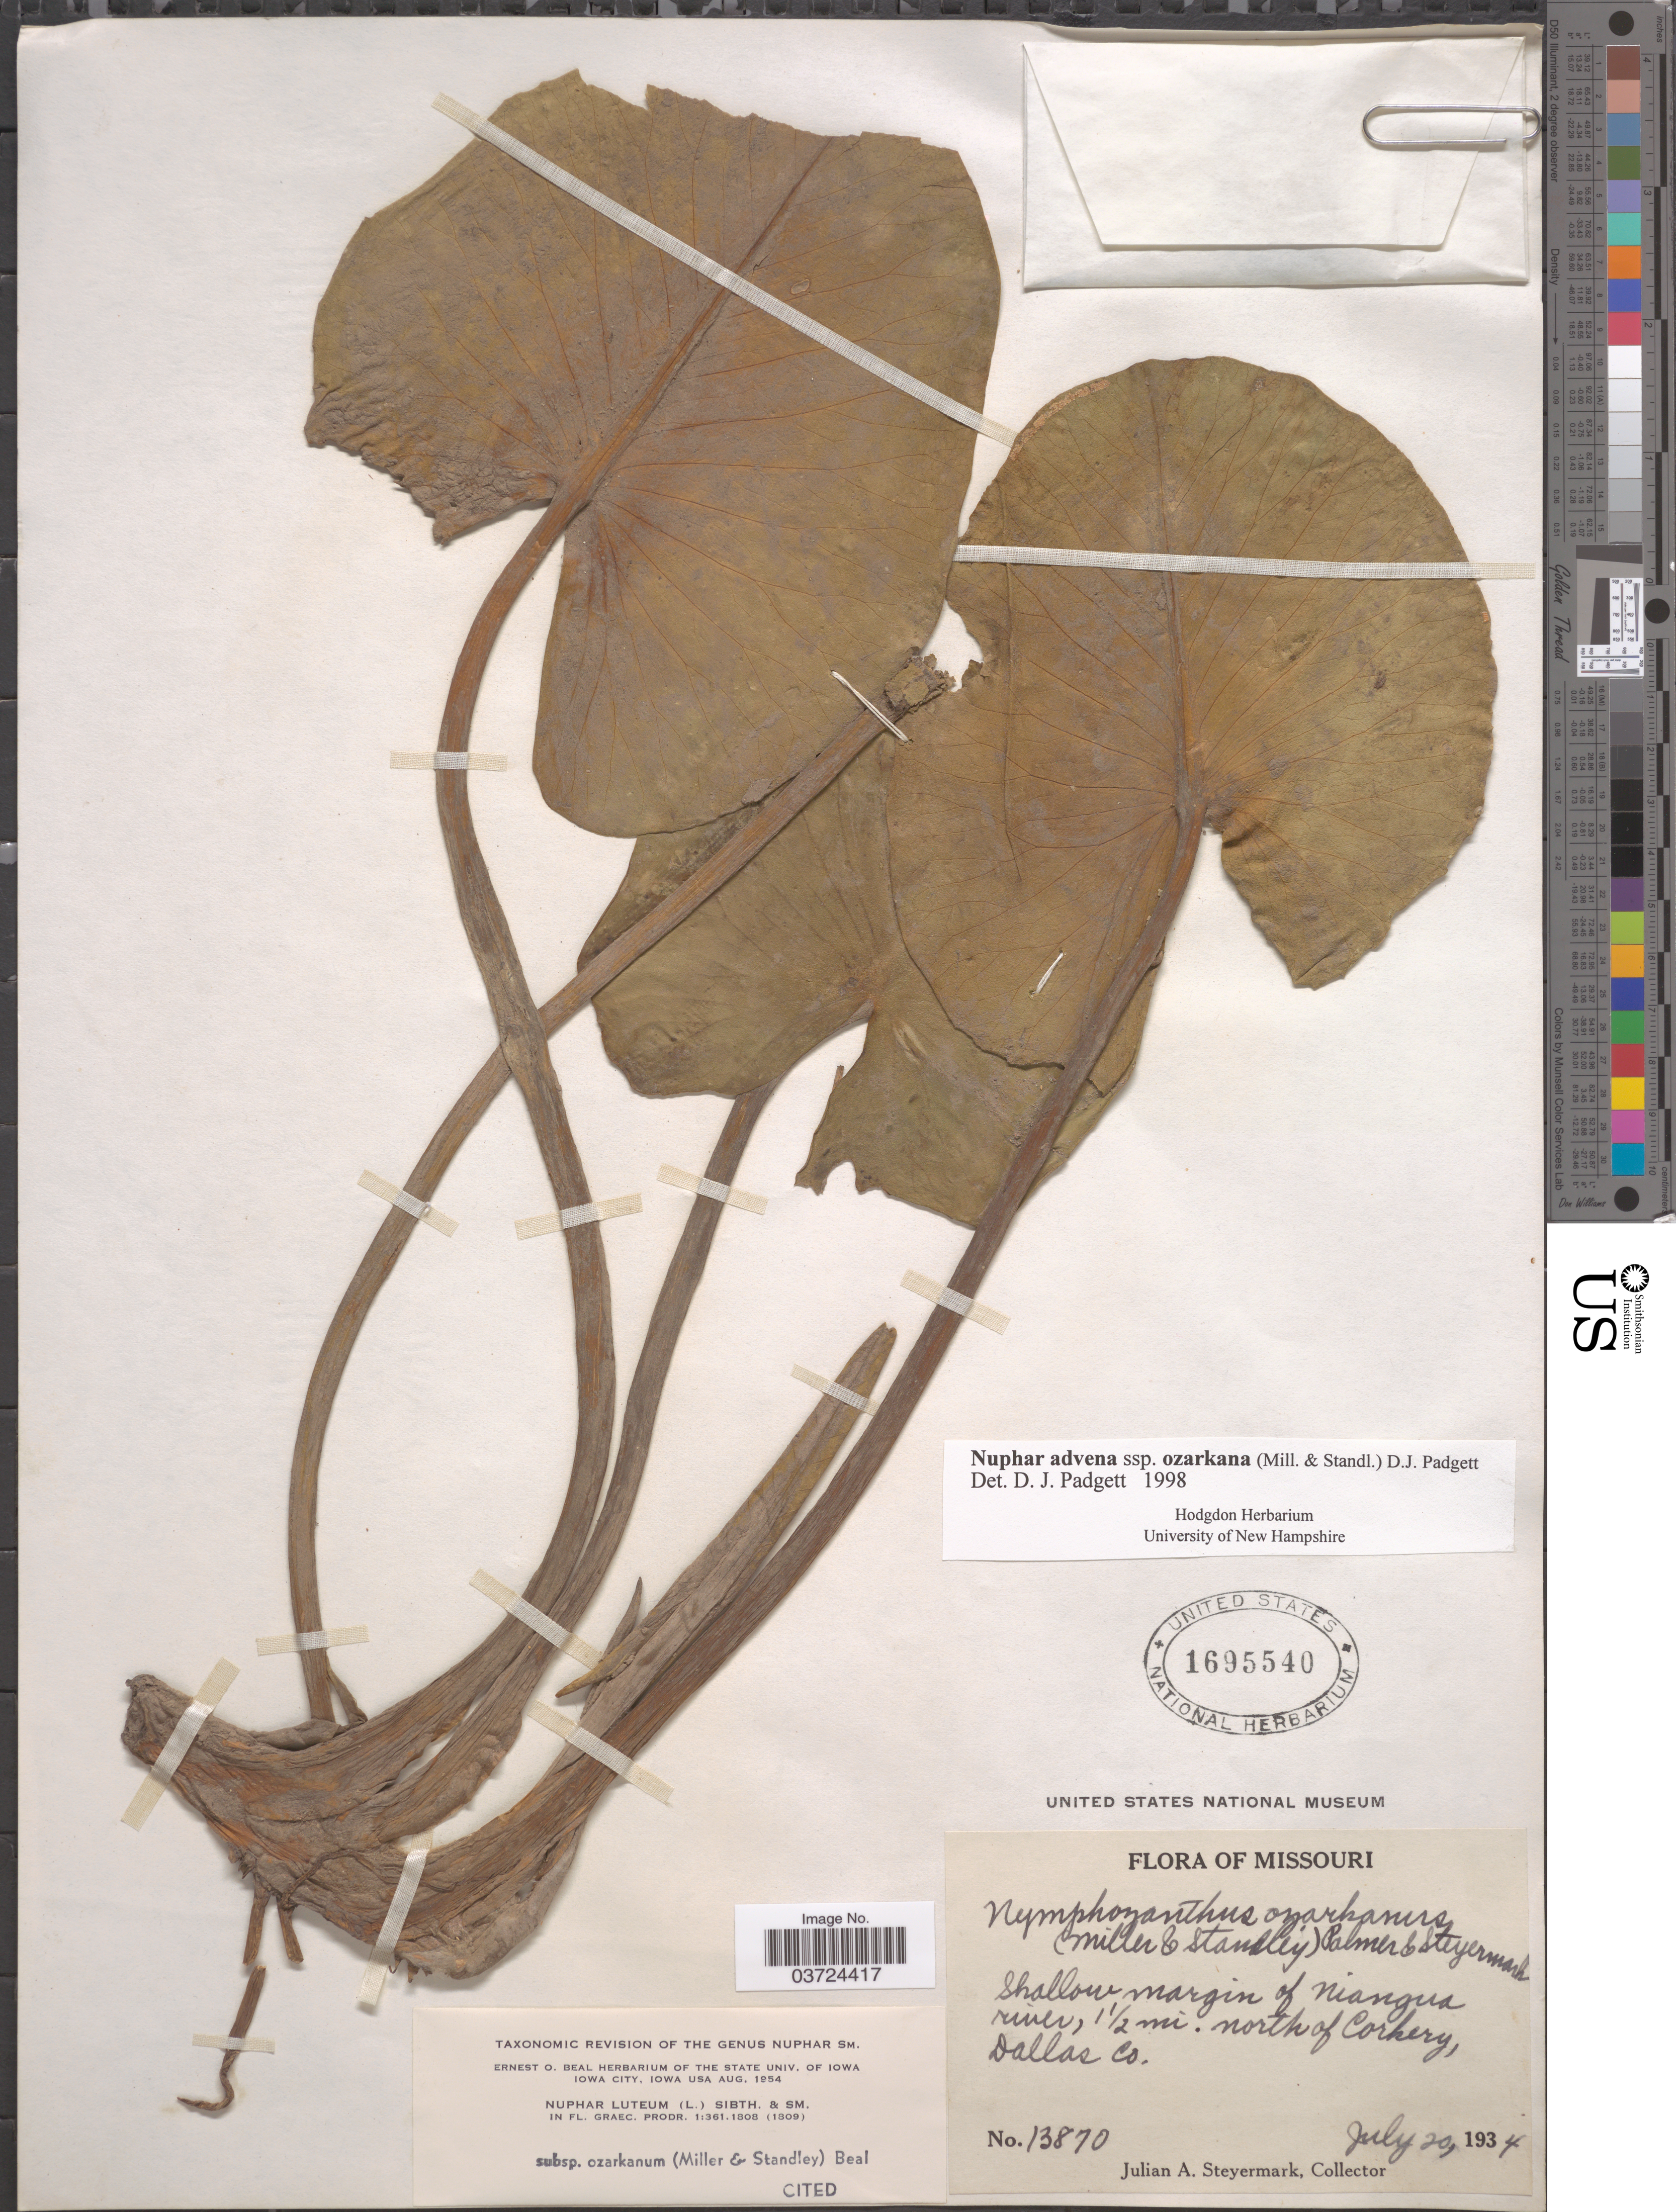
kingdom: Plantae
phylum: Tracheophyta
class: Magnoliopsida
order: Nymphaeales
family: Nymphaeaceae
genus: Nuphar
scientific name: Nuphar advena subsp. ozarkana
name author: (G.S. Mill. & Standl.) Padgett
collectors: J. Steyermark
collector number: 13870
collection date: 1934-07-20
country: United States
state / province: Missouri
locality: Shallow margin of Niangua river, 1½ mi. north of Corkery, Dallas Co.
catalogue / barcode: US 1695540